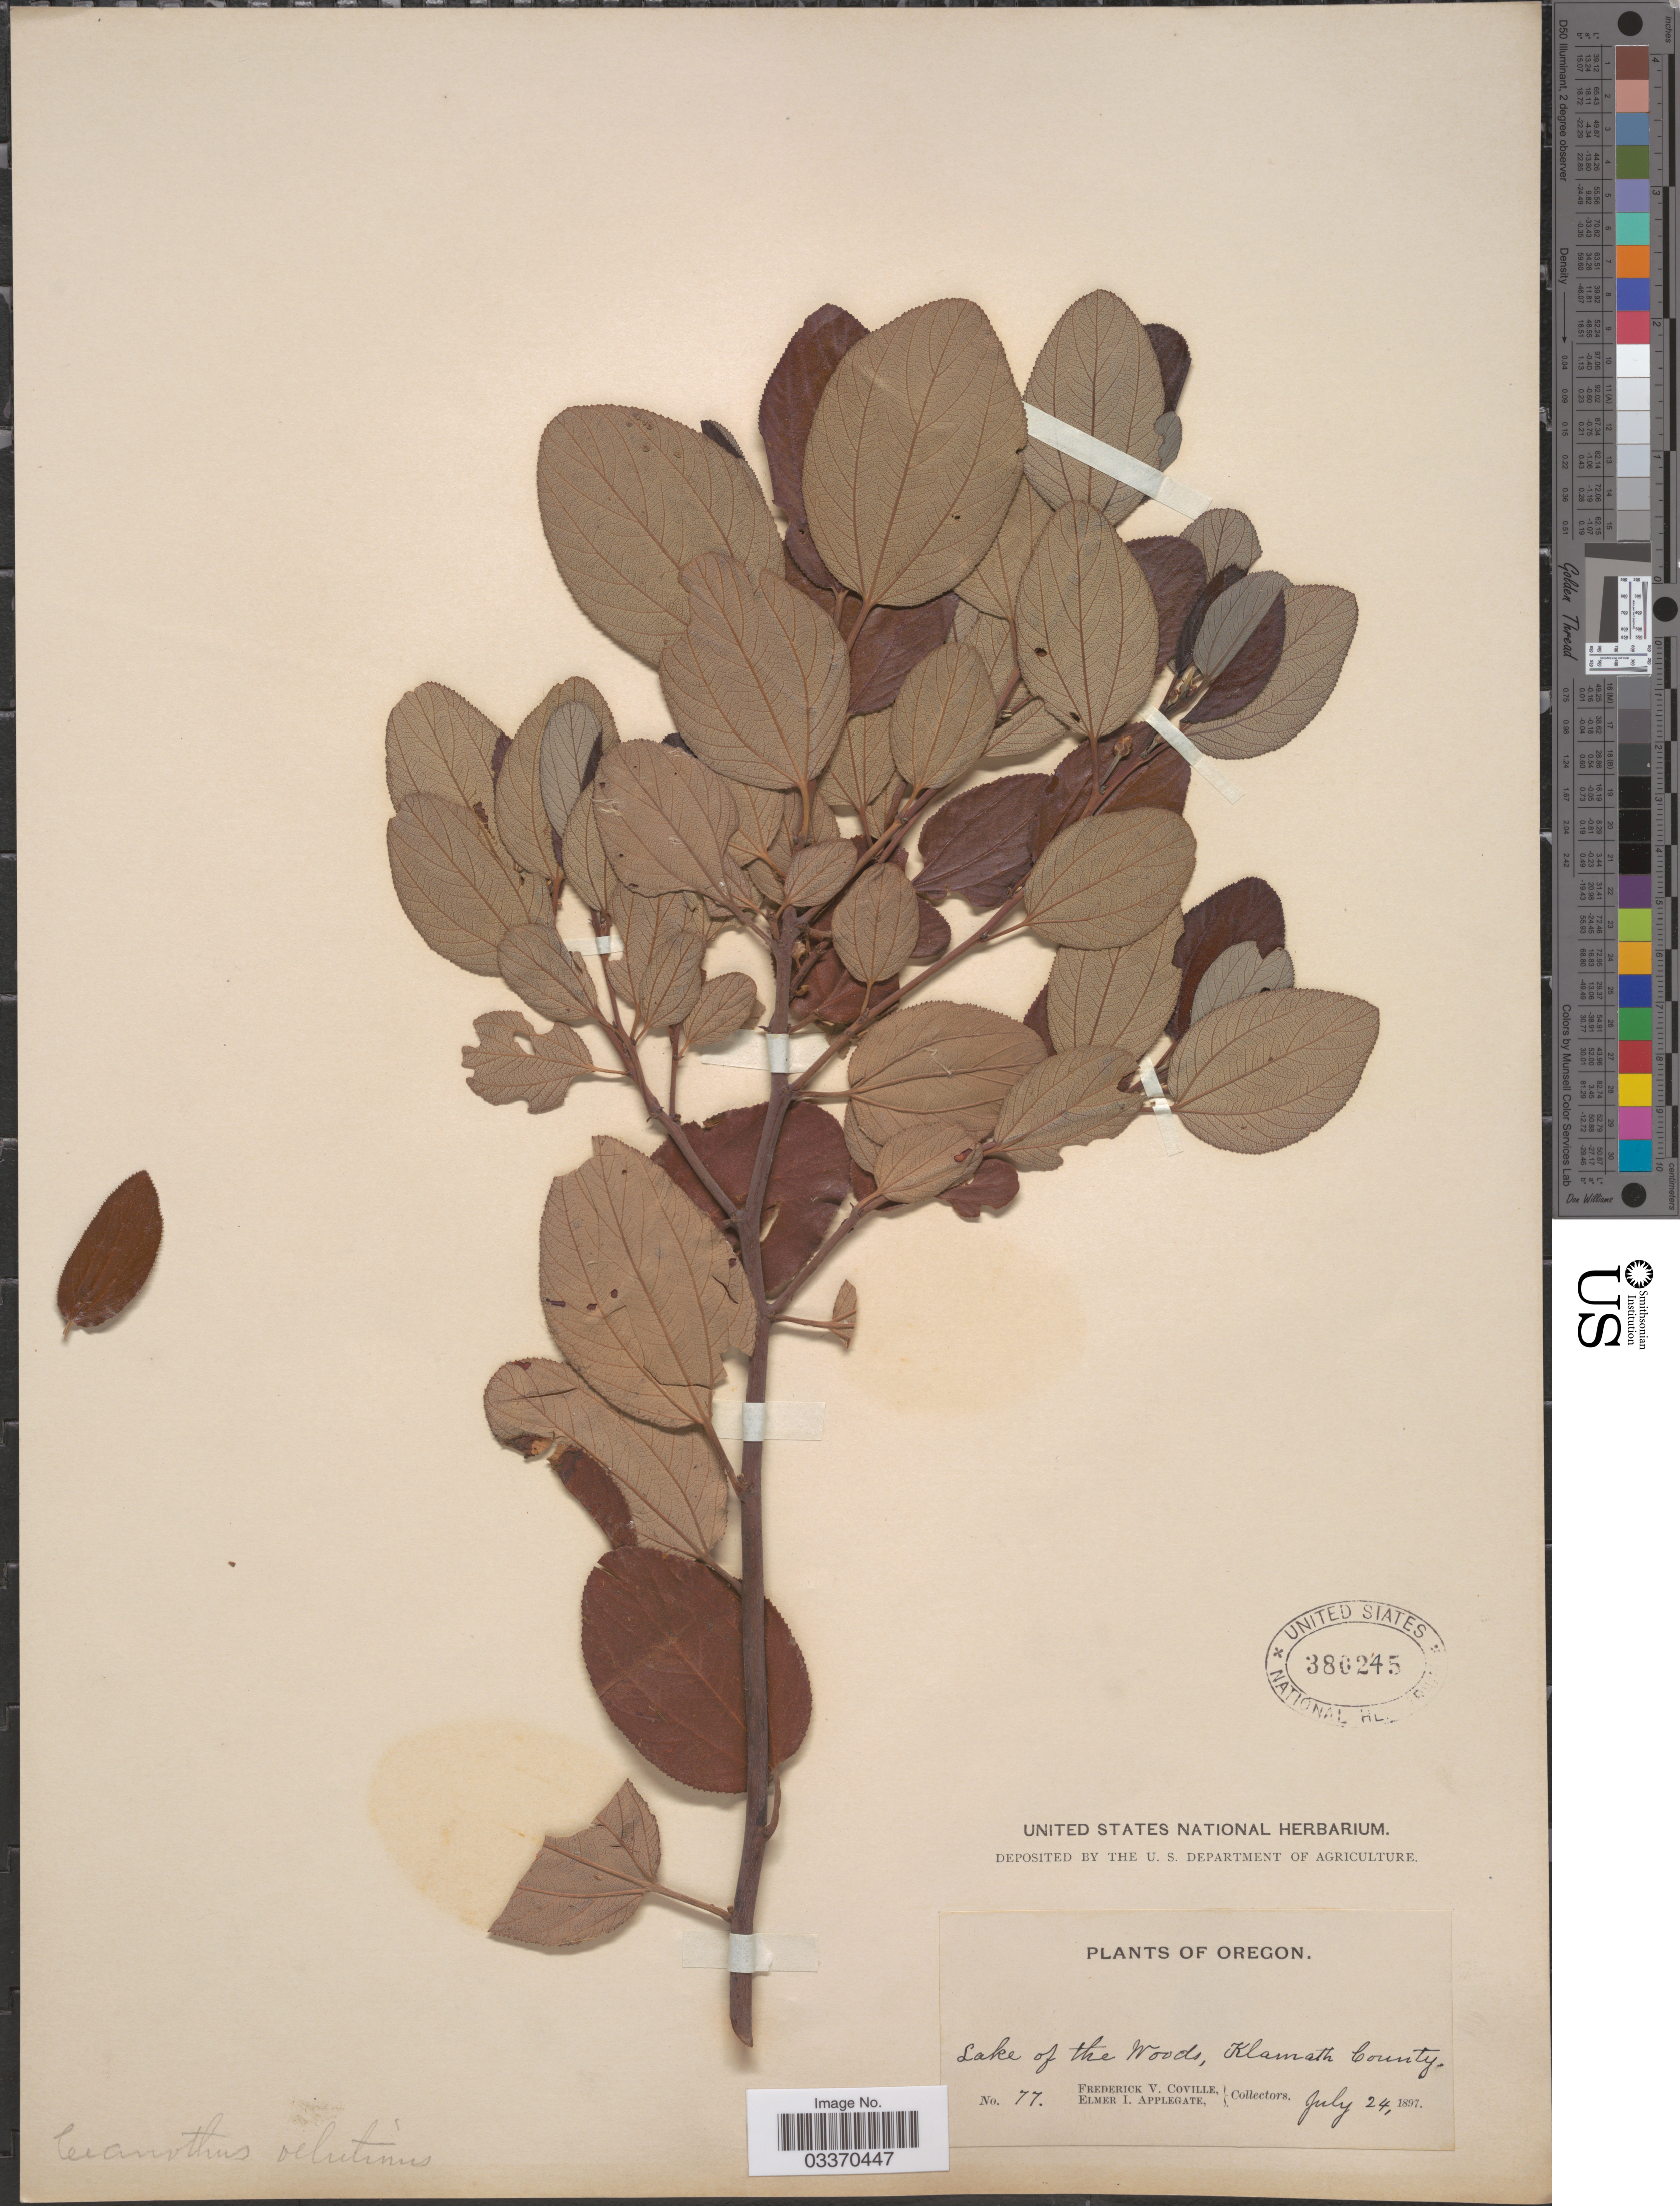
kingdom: Plantae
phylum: Tracheophyta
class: Magnoliopsida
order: Rosales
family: Rhamnaceae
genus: Ceanothus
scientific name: Ceanothus velutinus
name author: Douglas ex Hook.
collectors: F. V. Coville & E. I. Applegate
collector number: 77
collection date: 1897-07-24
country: United States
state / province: Oregon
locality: Lake of the woods, Klamath County.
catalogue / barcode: US 380245